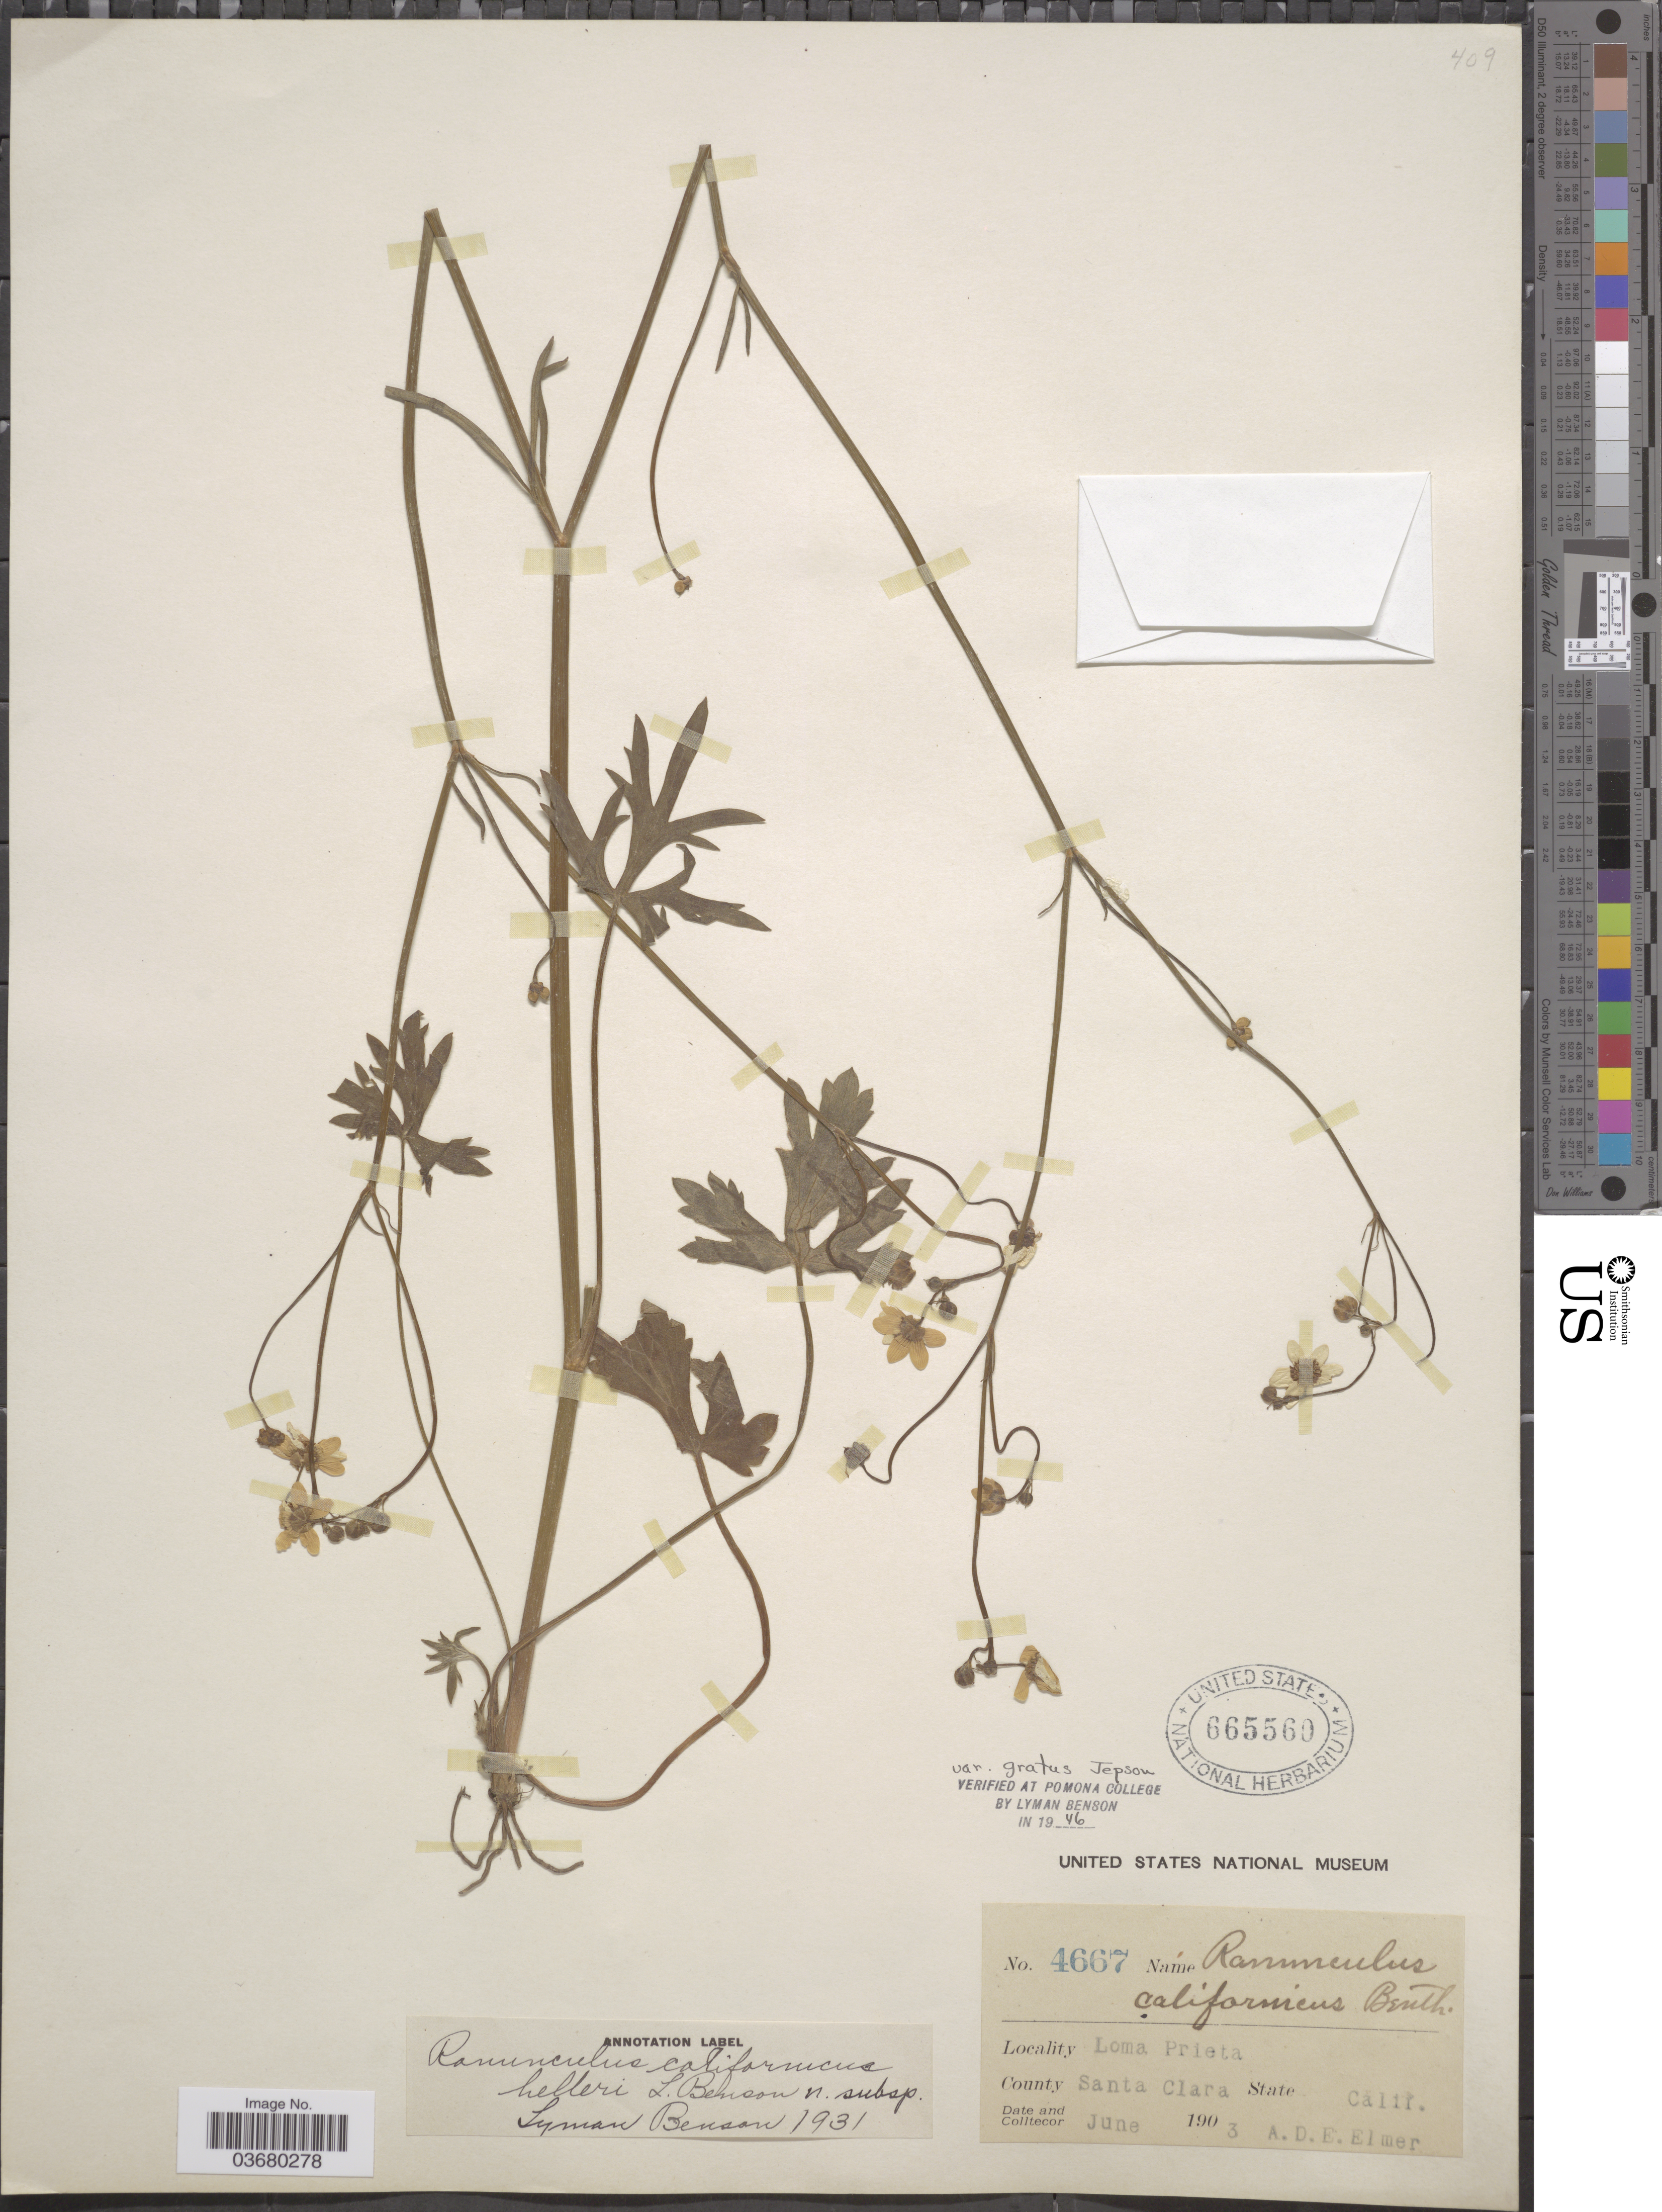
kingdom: Plantae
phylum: Tracheophyta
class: Magnoliopsida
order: Ranunculales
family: Ranunculaceae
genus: Ranunculus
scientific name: Ranunculus californicus var. gratus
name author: Jeps.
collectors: A. D. E. Elmer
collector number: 4667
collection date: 1903-06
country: United States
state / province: California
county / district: Santa Clara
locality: Loma Prieta. County Santa Clara.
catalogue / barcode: US 665560